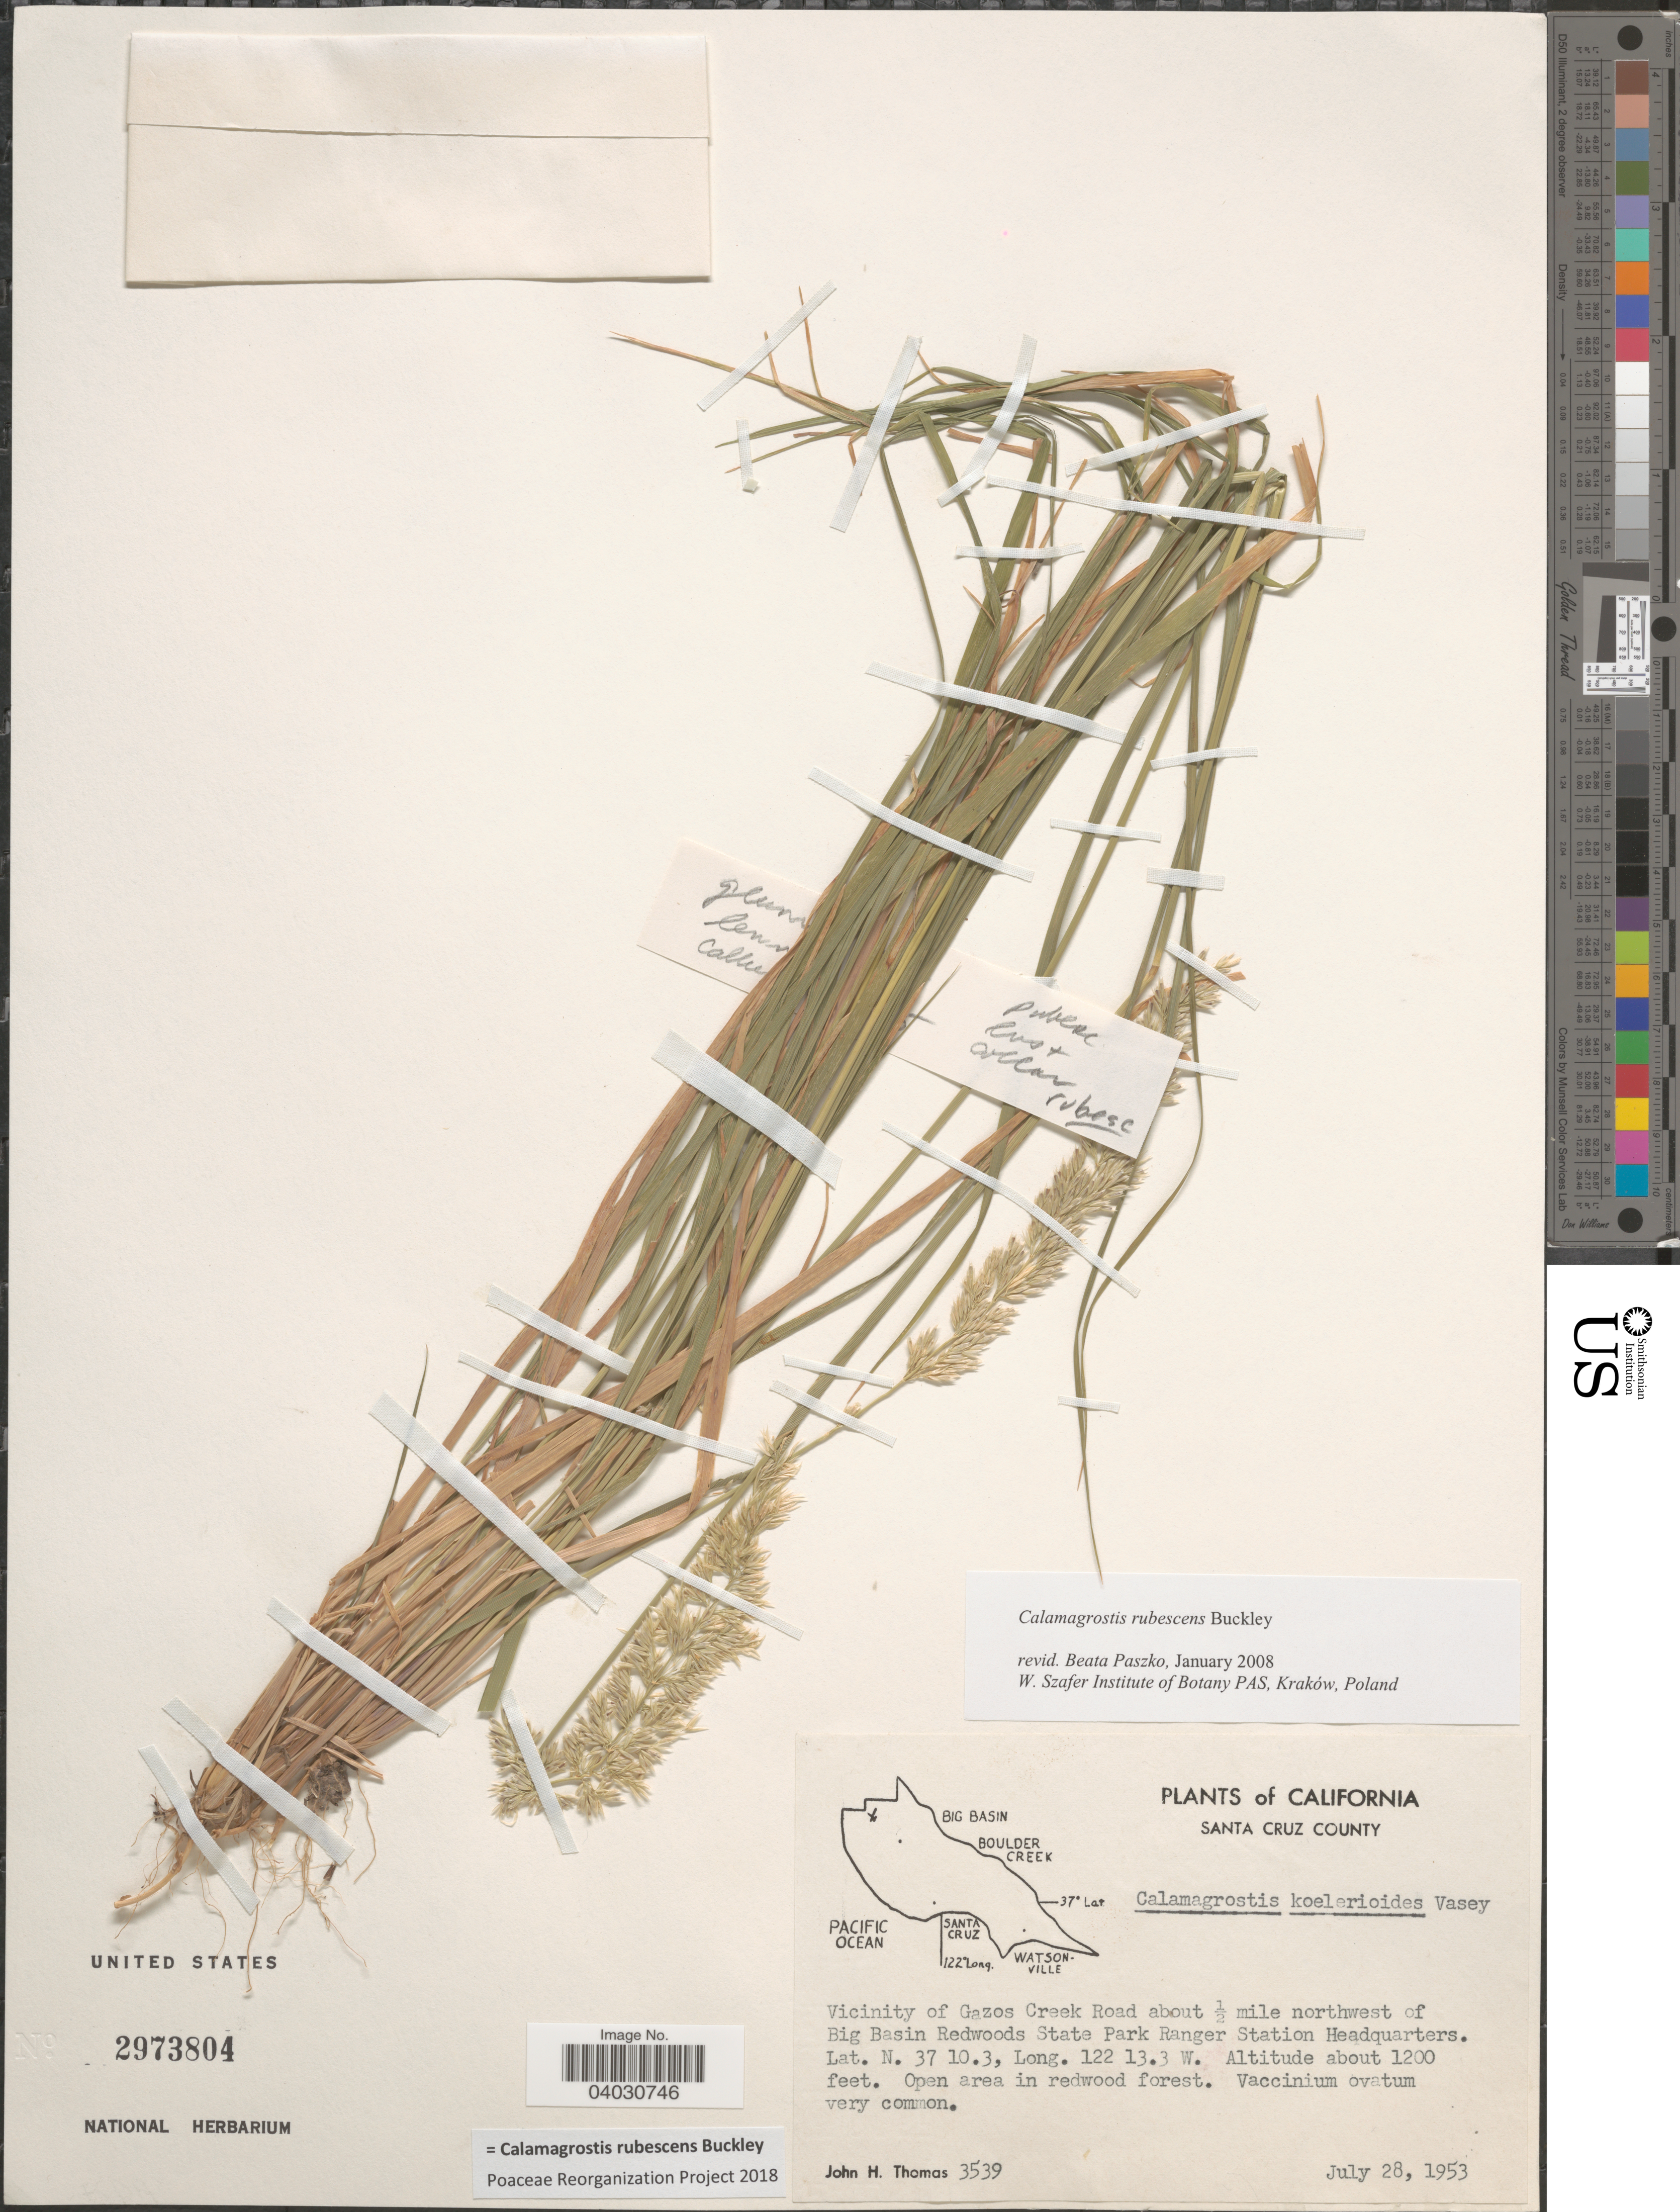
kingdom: Plantae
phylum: Tracheophyta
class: Liliopsida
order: Poales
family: Poaceae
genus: Calamagrostis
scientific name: Calamagrostis rubescens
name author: Buckley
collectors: J. H. Thomas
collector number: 3539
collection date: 1953-07-28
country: United States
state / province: California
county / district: Santa Cruz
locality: Santa Cruz County. Vicinity of Gazos Creek Road about ½ mile northwest of Big Basin Redwoods State Park Ranger Station Headquarters.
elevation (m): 366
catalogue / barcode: US 2973804